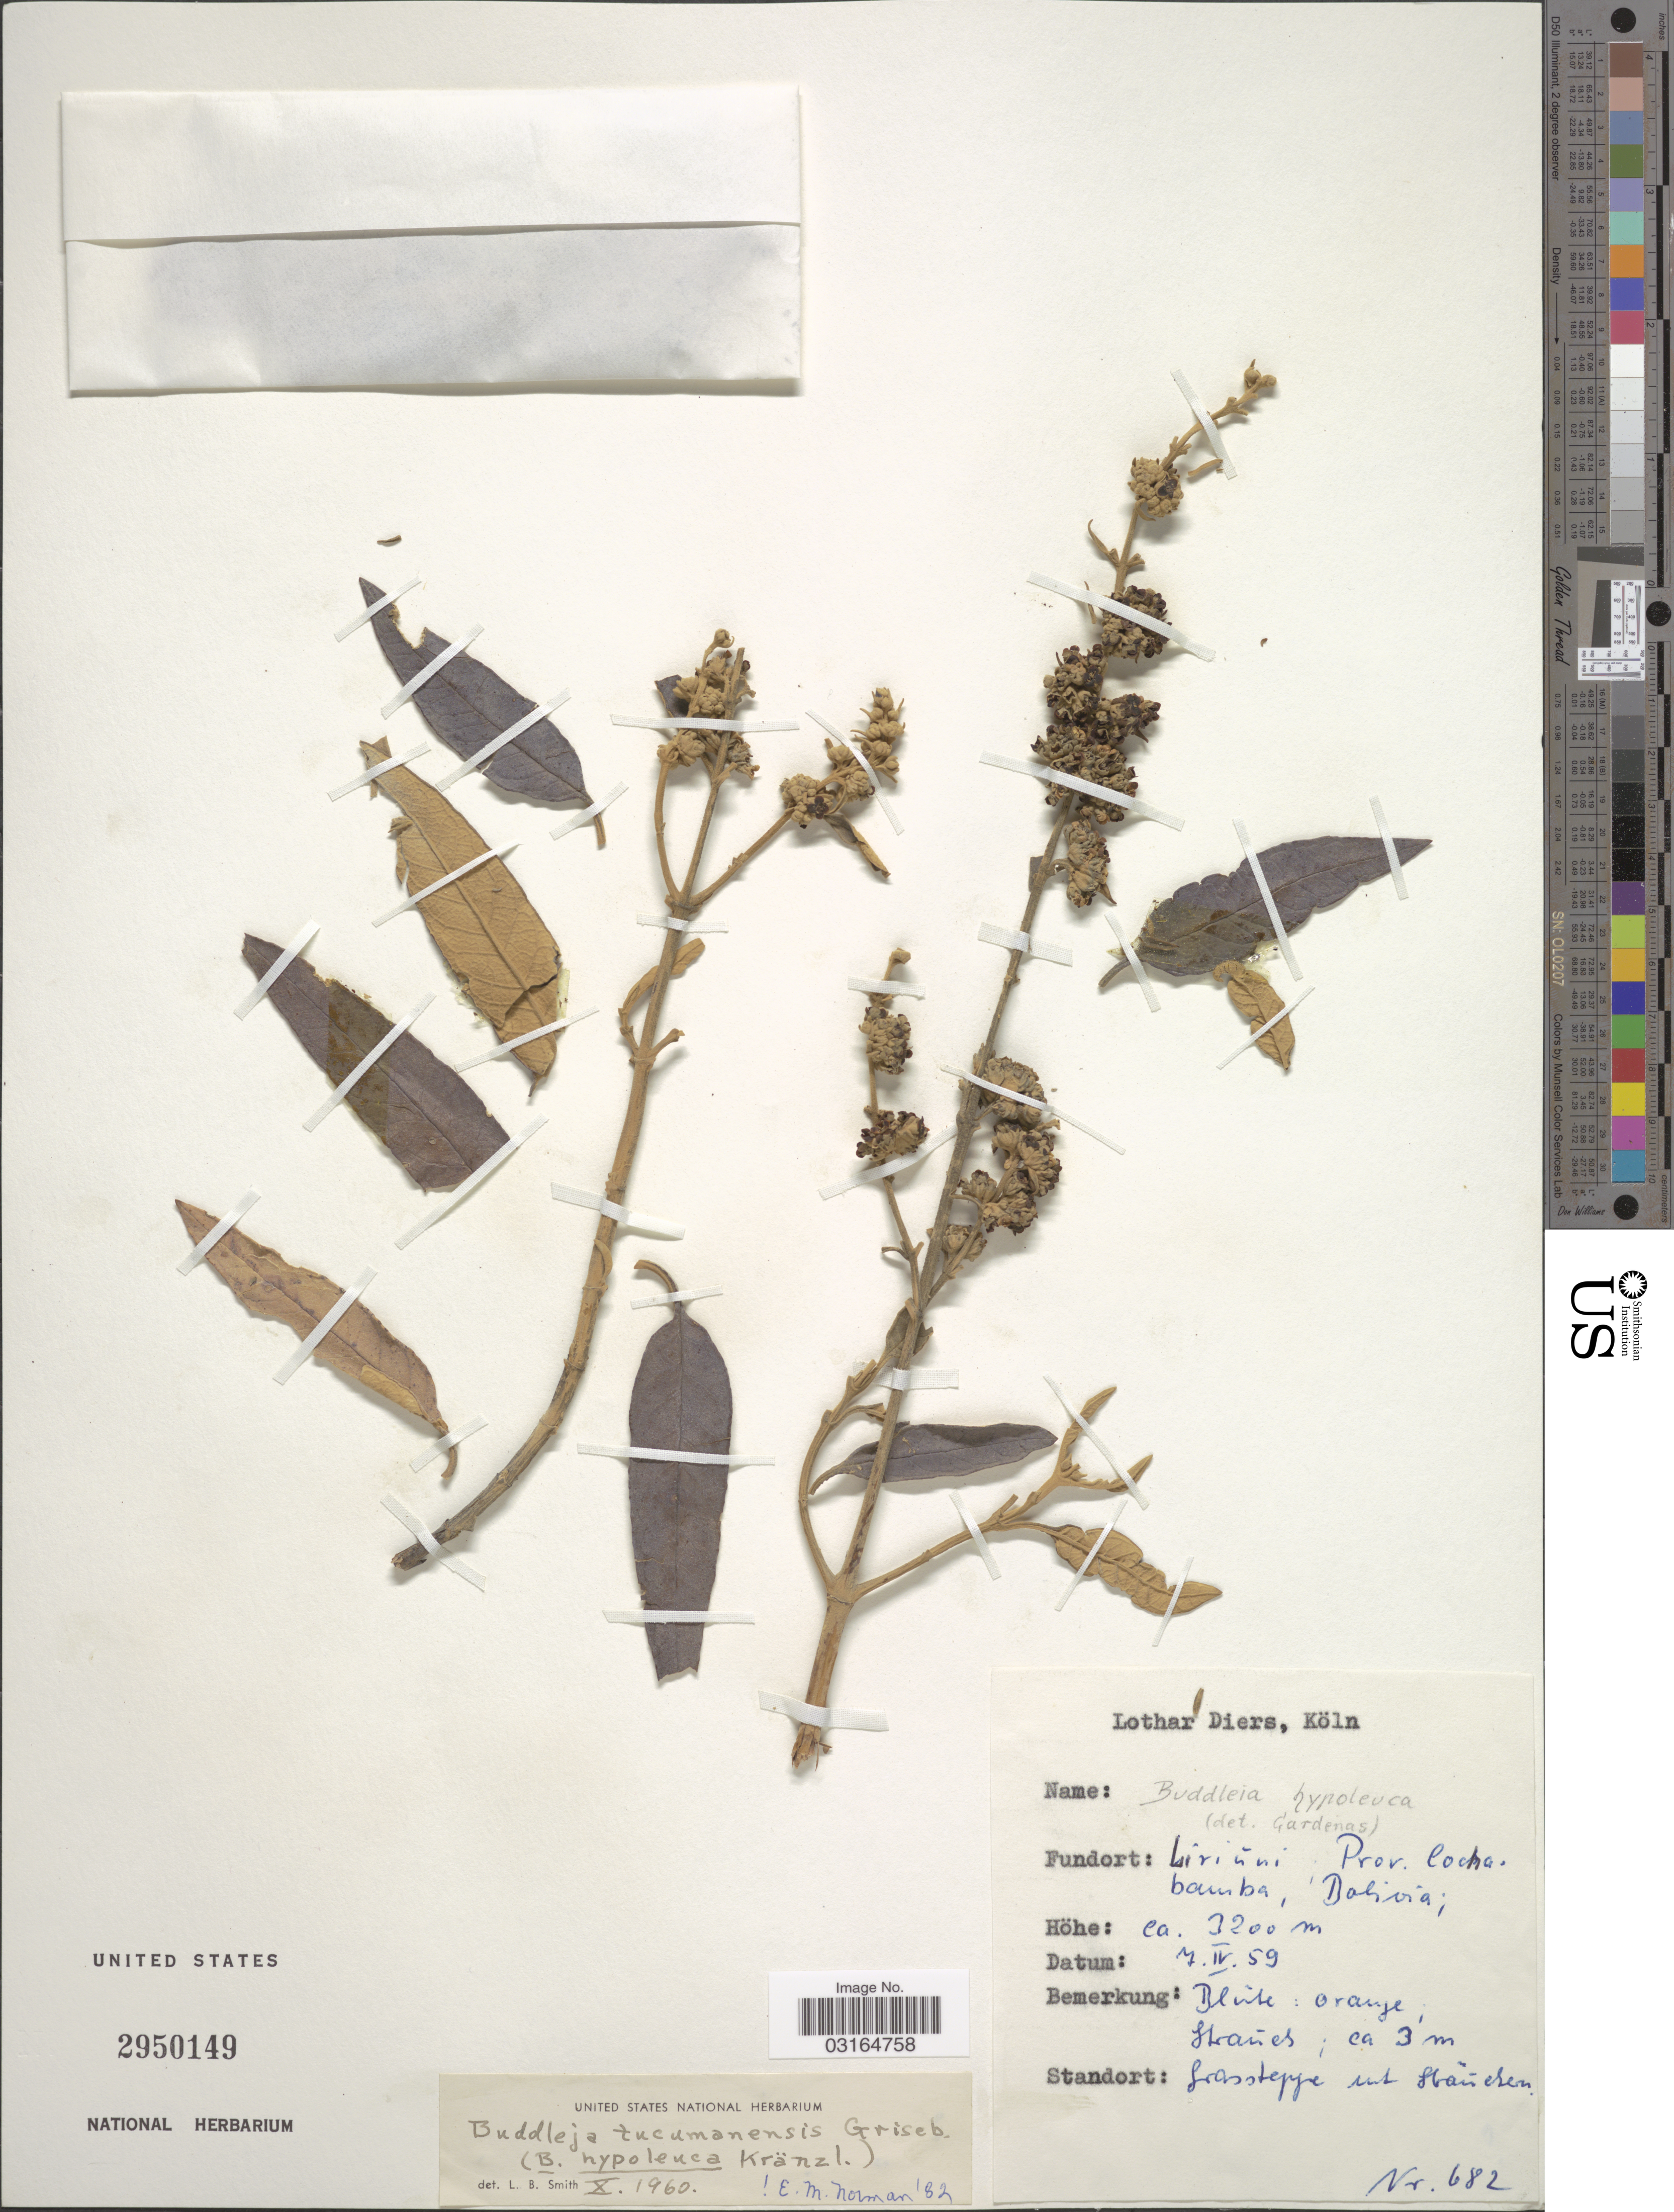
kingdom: Plantae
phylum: Tracheophyta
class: Magnoliopsida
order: Lamiales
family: Scrophulariaceae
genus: Buddleja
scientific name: Buddleja tucumanensis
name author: Griseb.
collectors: L. Diers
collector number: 682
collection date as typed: Transcribed d/m/y: 7/4/59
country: Bolivia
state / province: Cochabamba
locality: Liriuni.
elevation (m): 3200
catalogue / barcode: US 2950149